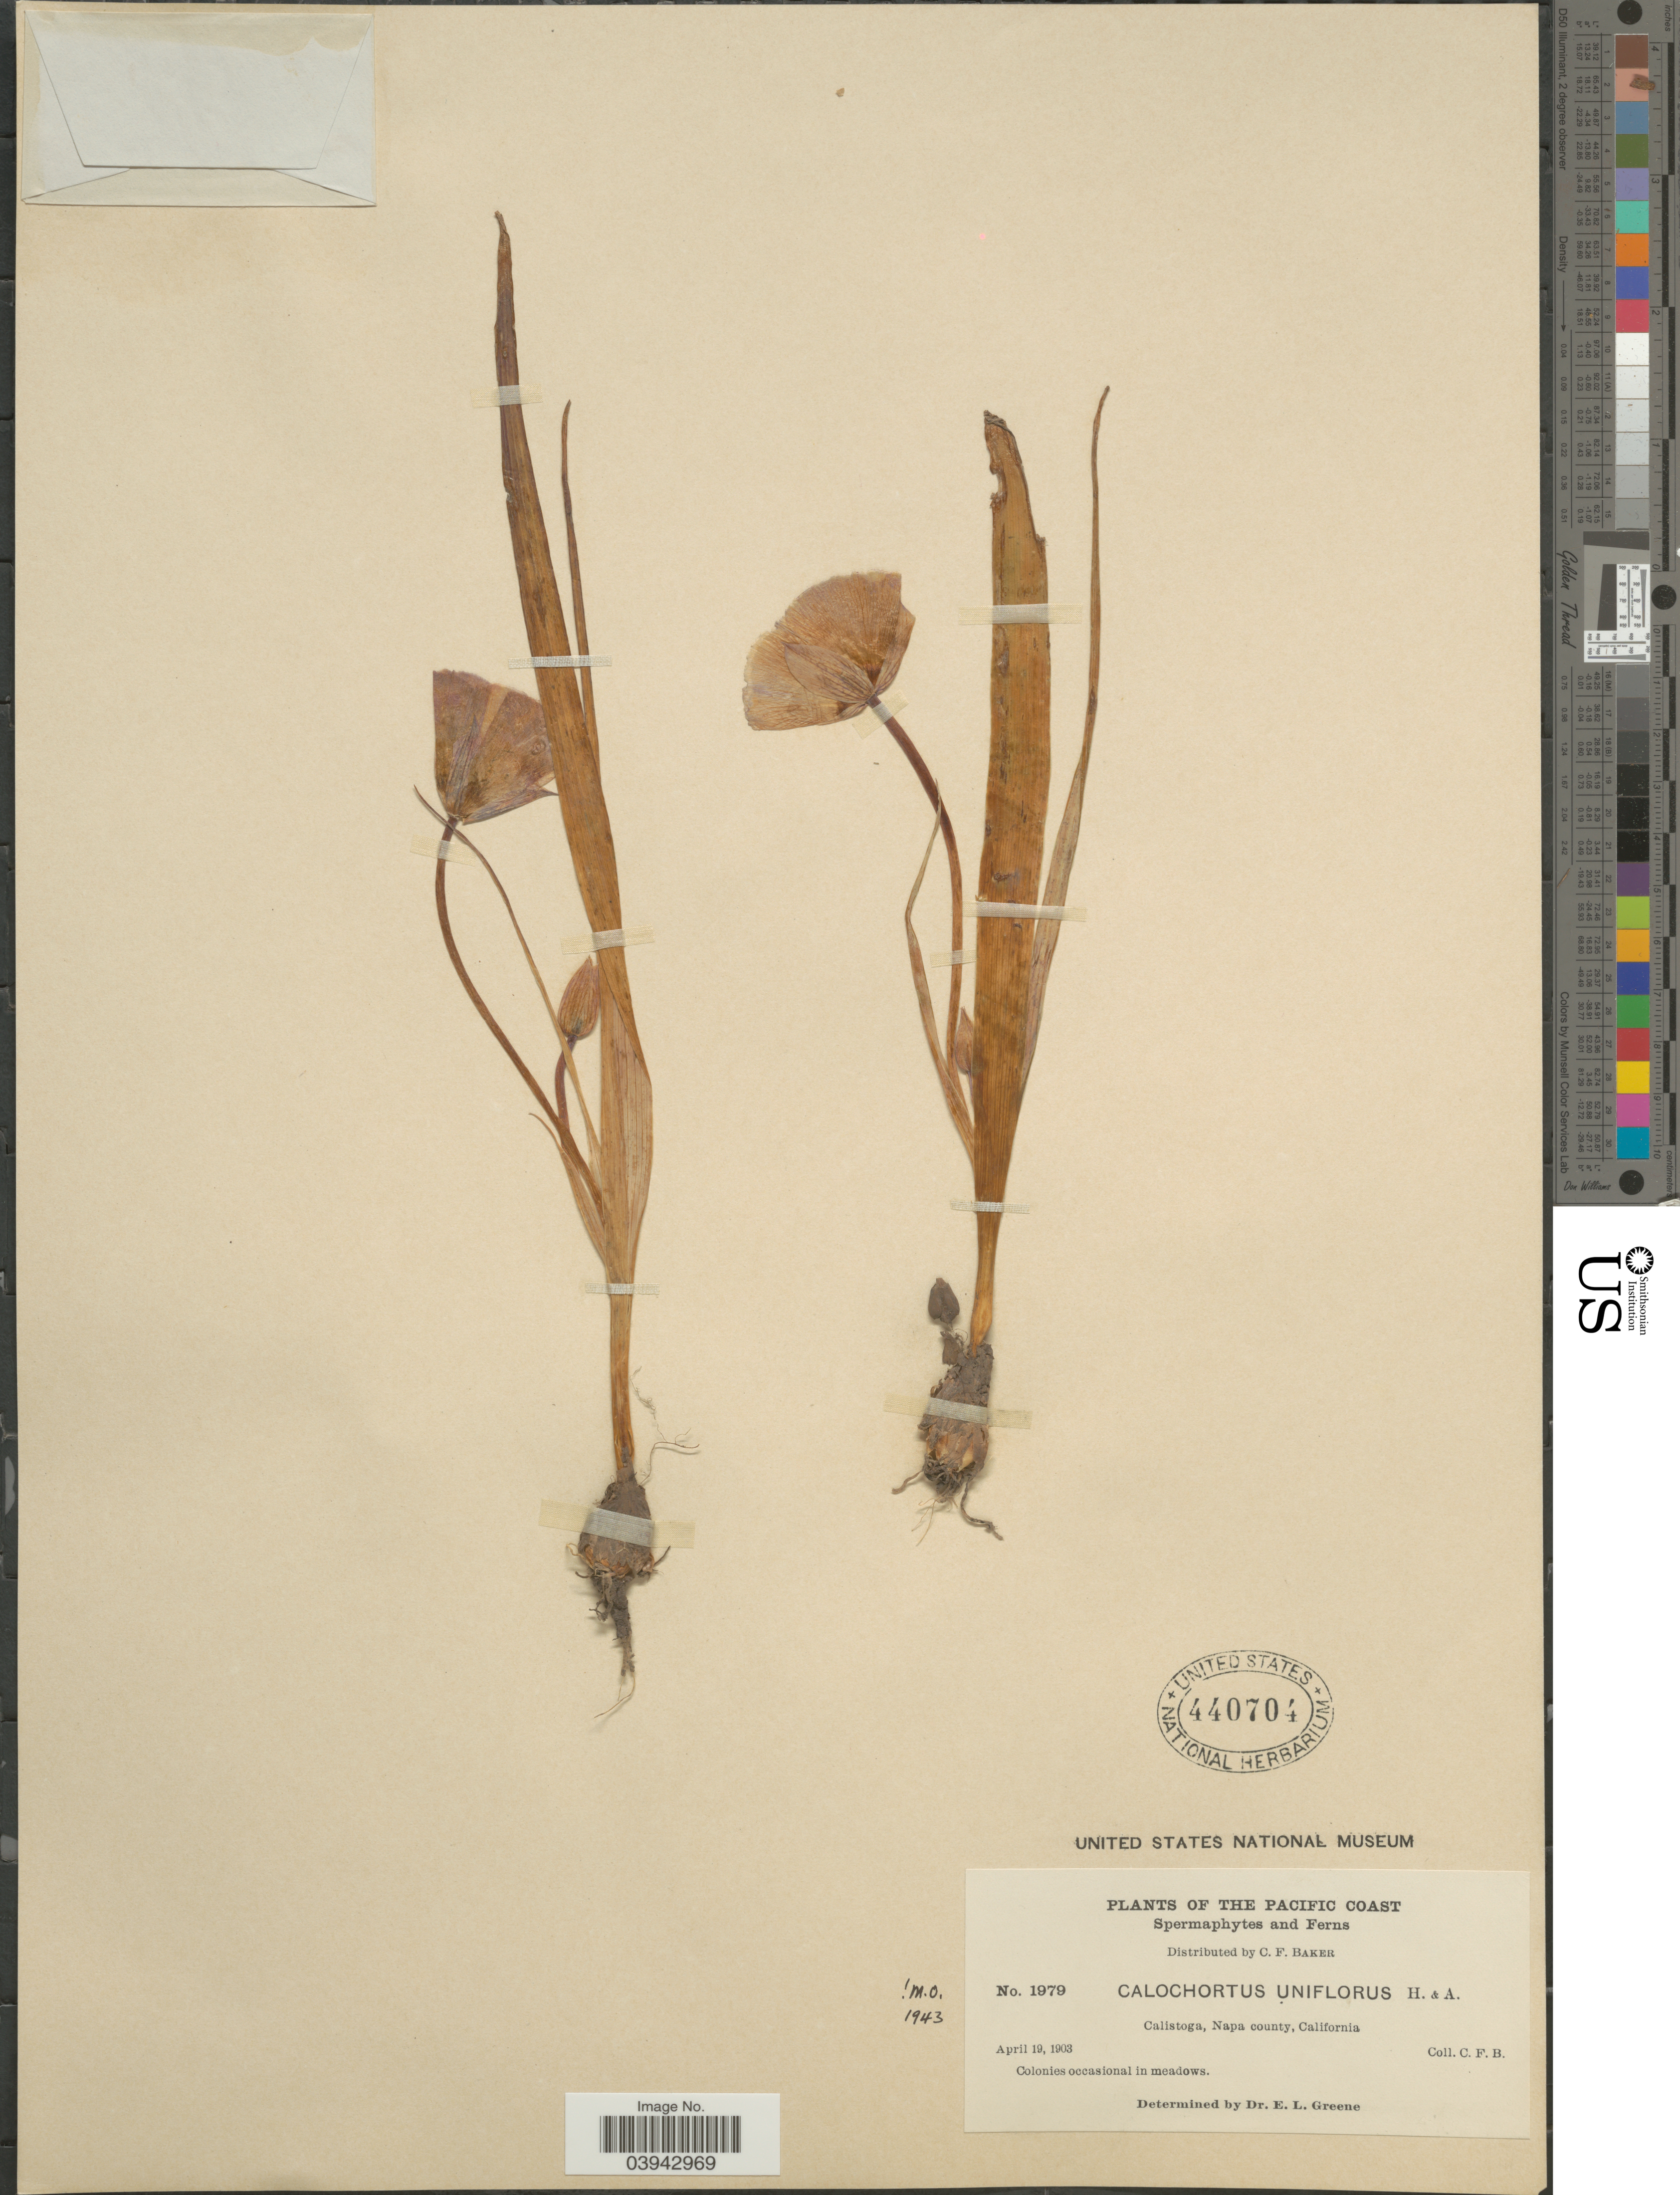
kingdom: Plantae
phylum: Tracheophyta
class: Liliopsida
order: Liliales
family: Liliaceae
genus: Calochortus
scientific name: Calochortus uniflorus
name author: Hook. & Arn.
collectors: C. F. Baker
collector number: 1979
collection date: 1903-04-19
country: United States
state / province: California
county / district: Napa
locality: The Pacific Coast. Calistoga, Napa county.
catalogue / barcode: US 440704